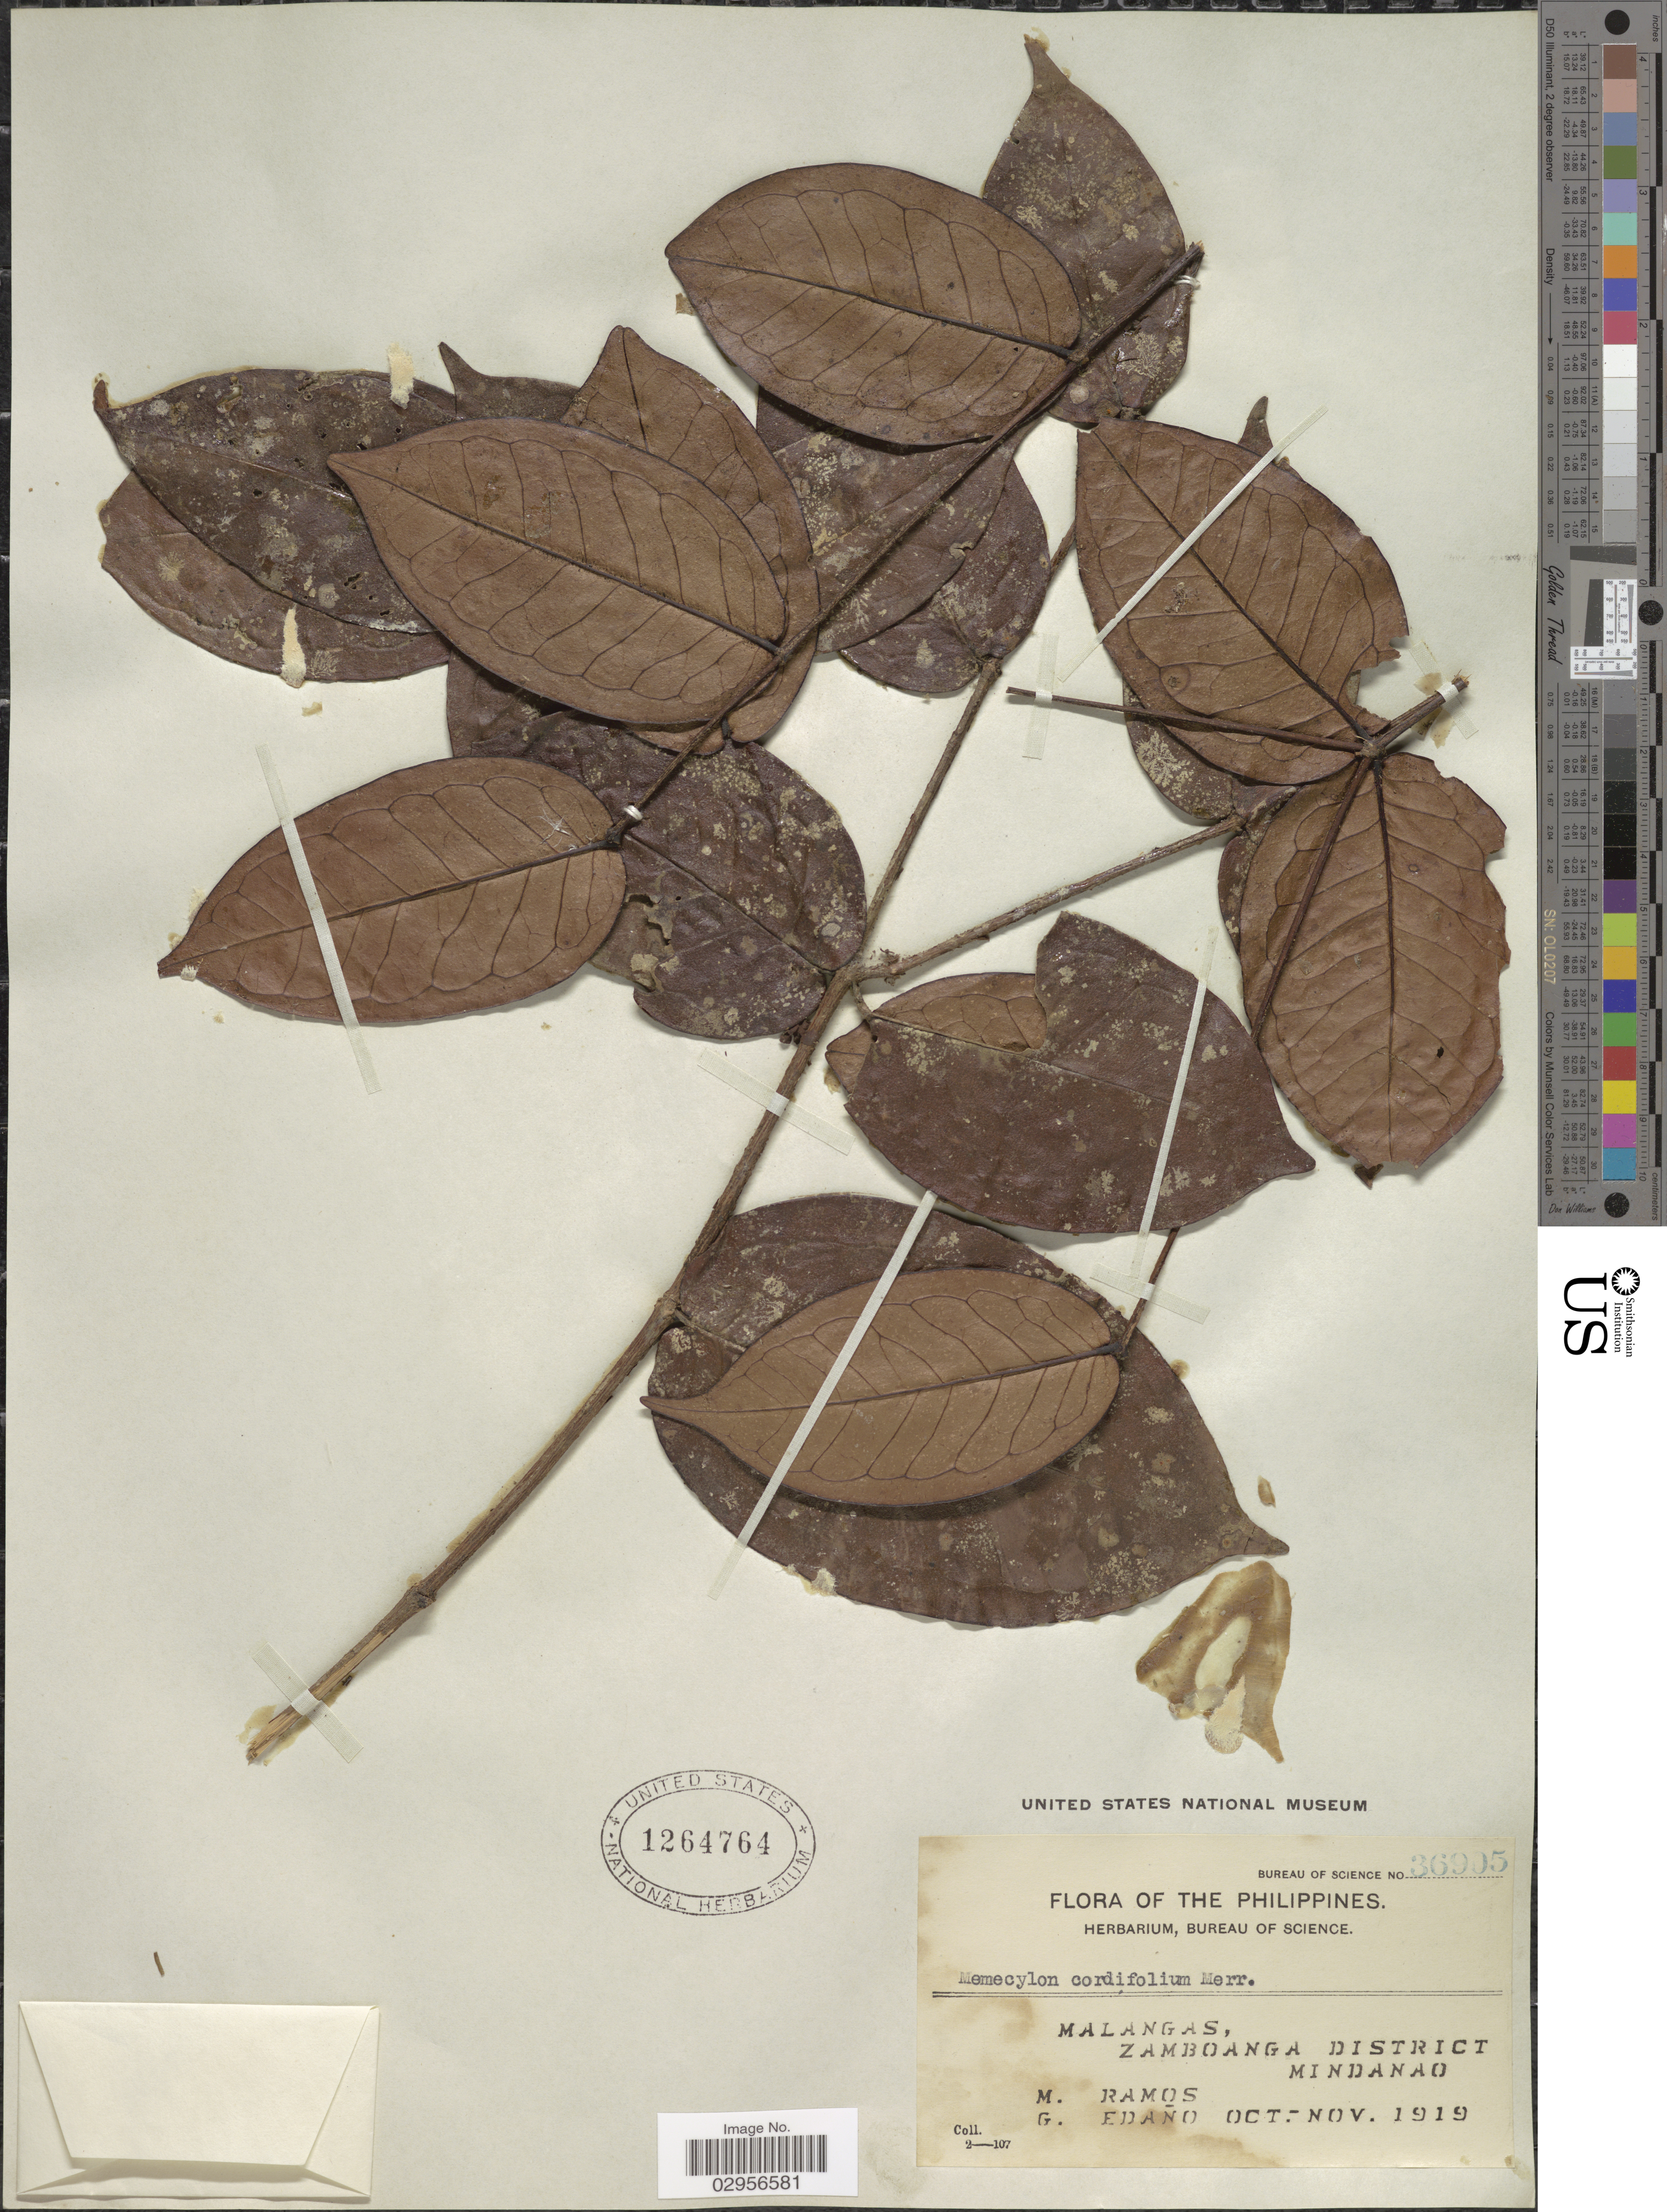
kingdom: Plantae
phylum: Tracheophyta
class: Magnoliopsida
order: Myrtales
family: Melastomataceae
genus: Memecylon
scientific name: Memecylon cordifolium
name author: Merr.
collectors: M. Ramos & G. Edaño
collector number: Bureau of Science 36905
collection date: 1919-10/1919-11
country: Philippines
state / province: Zamboanga Peninsula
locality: Malangas, Zamboanga District, Mindanao.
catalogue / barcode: US 1264764